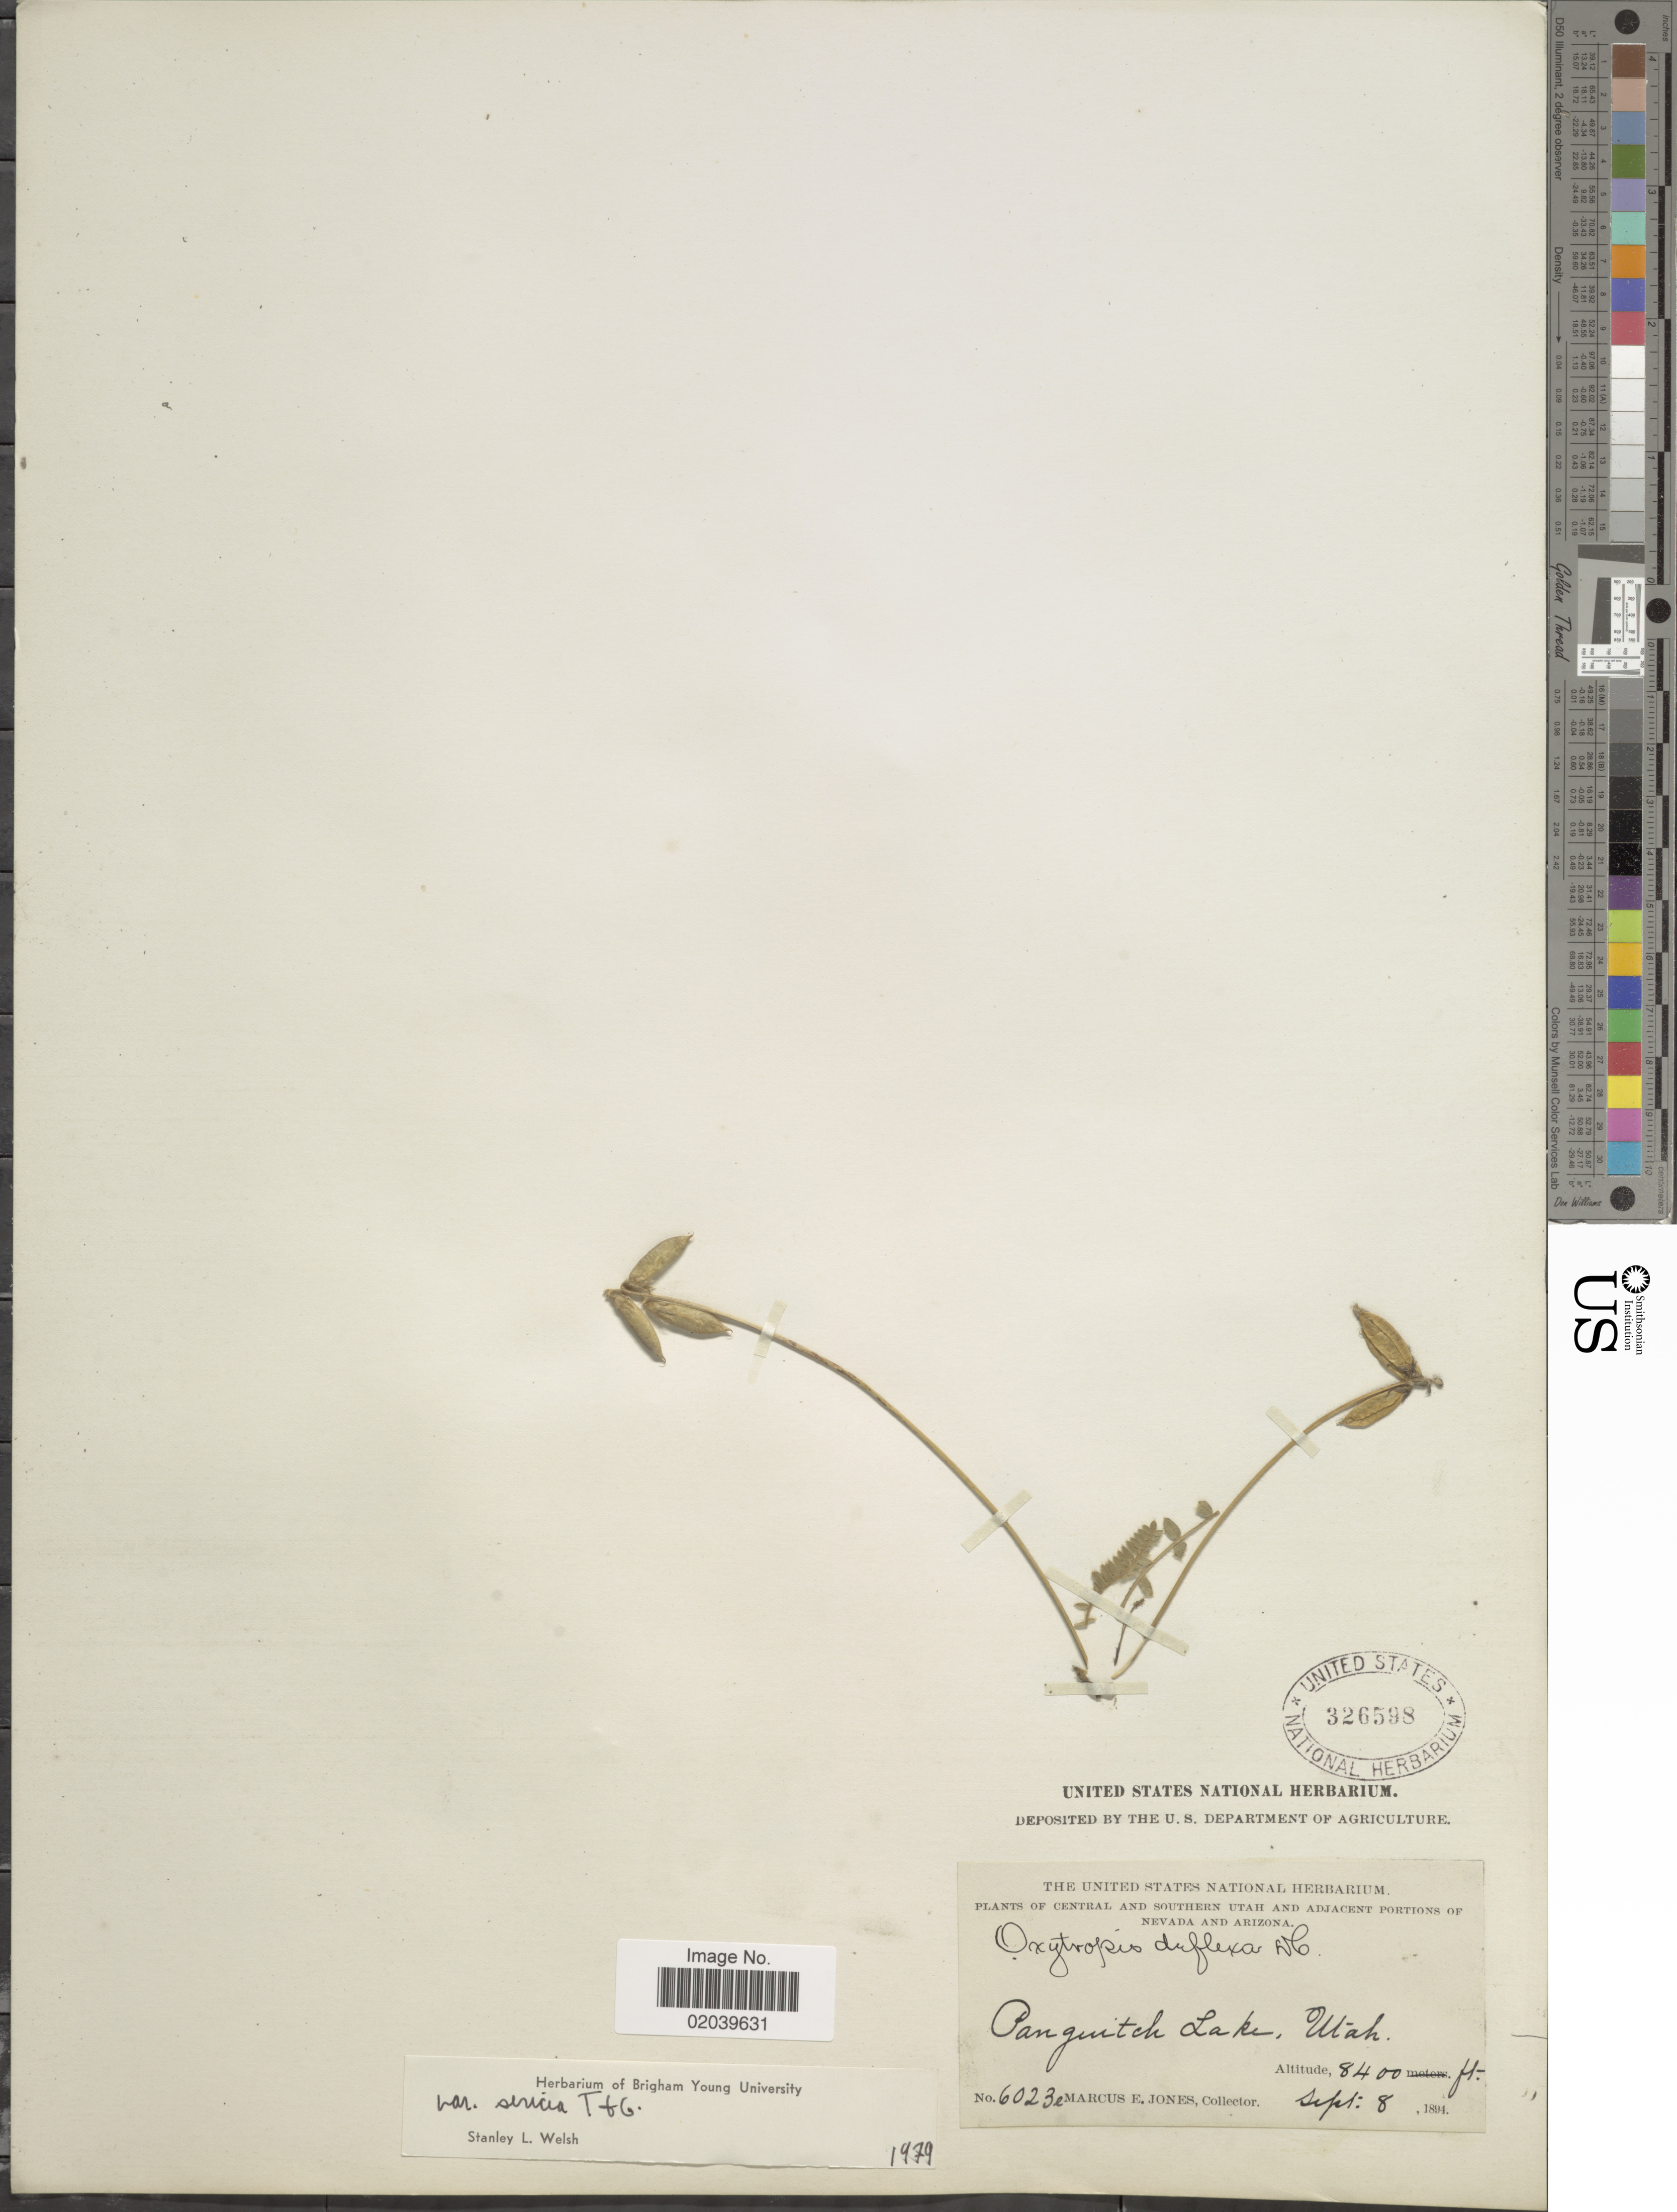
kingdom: Plantae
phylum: Tracheophyta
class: Magnoliopsida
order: Fabales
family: Fabaceae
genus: Oxytropis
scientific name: Oxytropis deflexa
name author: (Pall.) DC.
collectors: M. E. Jones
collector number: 6023e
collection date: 1894-09-08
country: United States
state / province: Utah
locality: Panguitch Lake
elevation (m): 2560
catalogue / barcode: US 326598